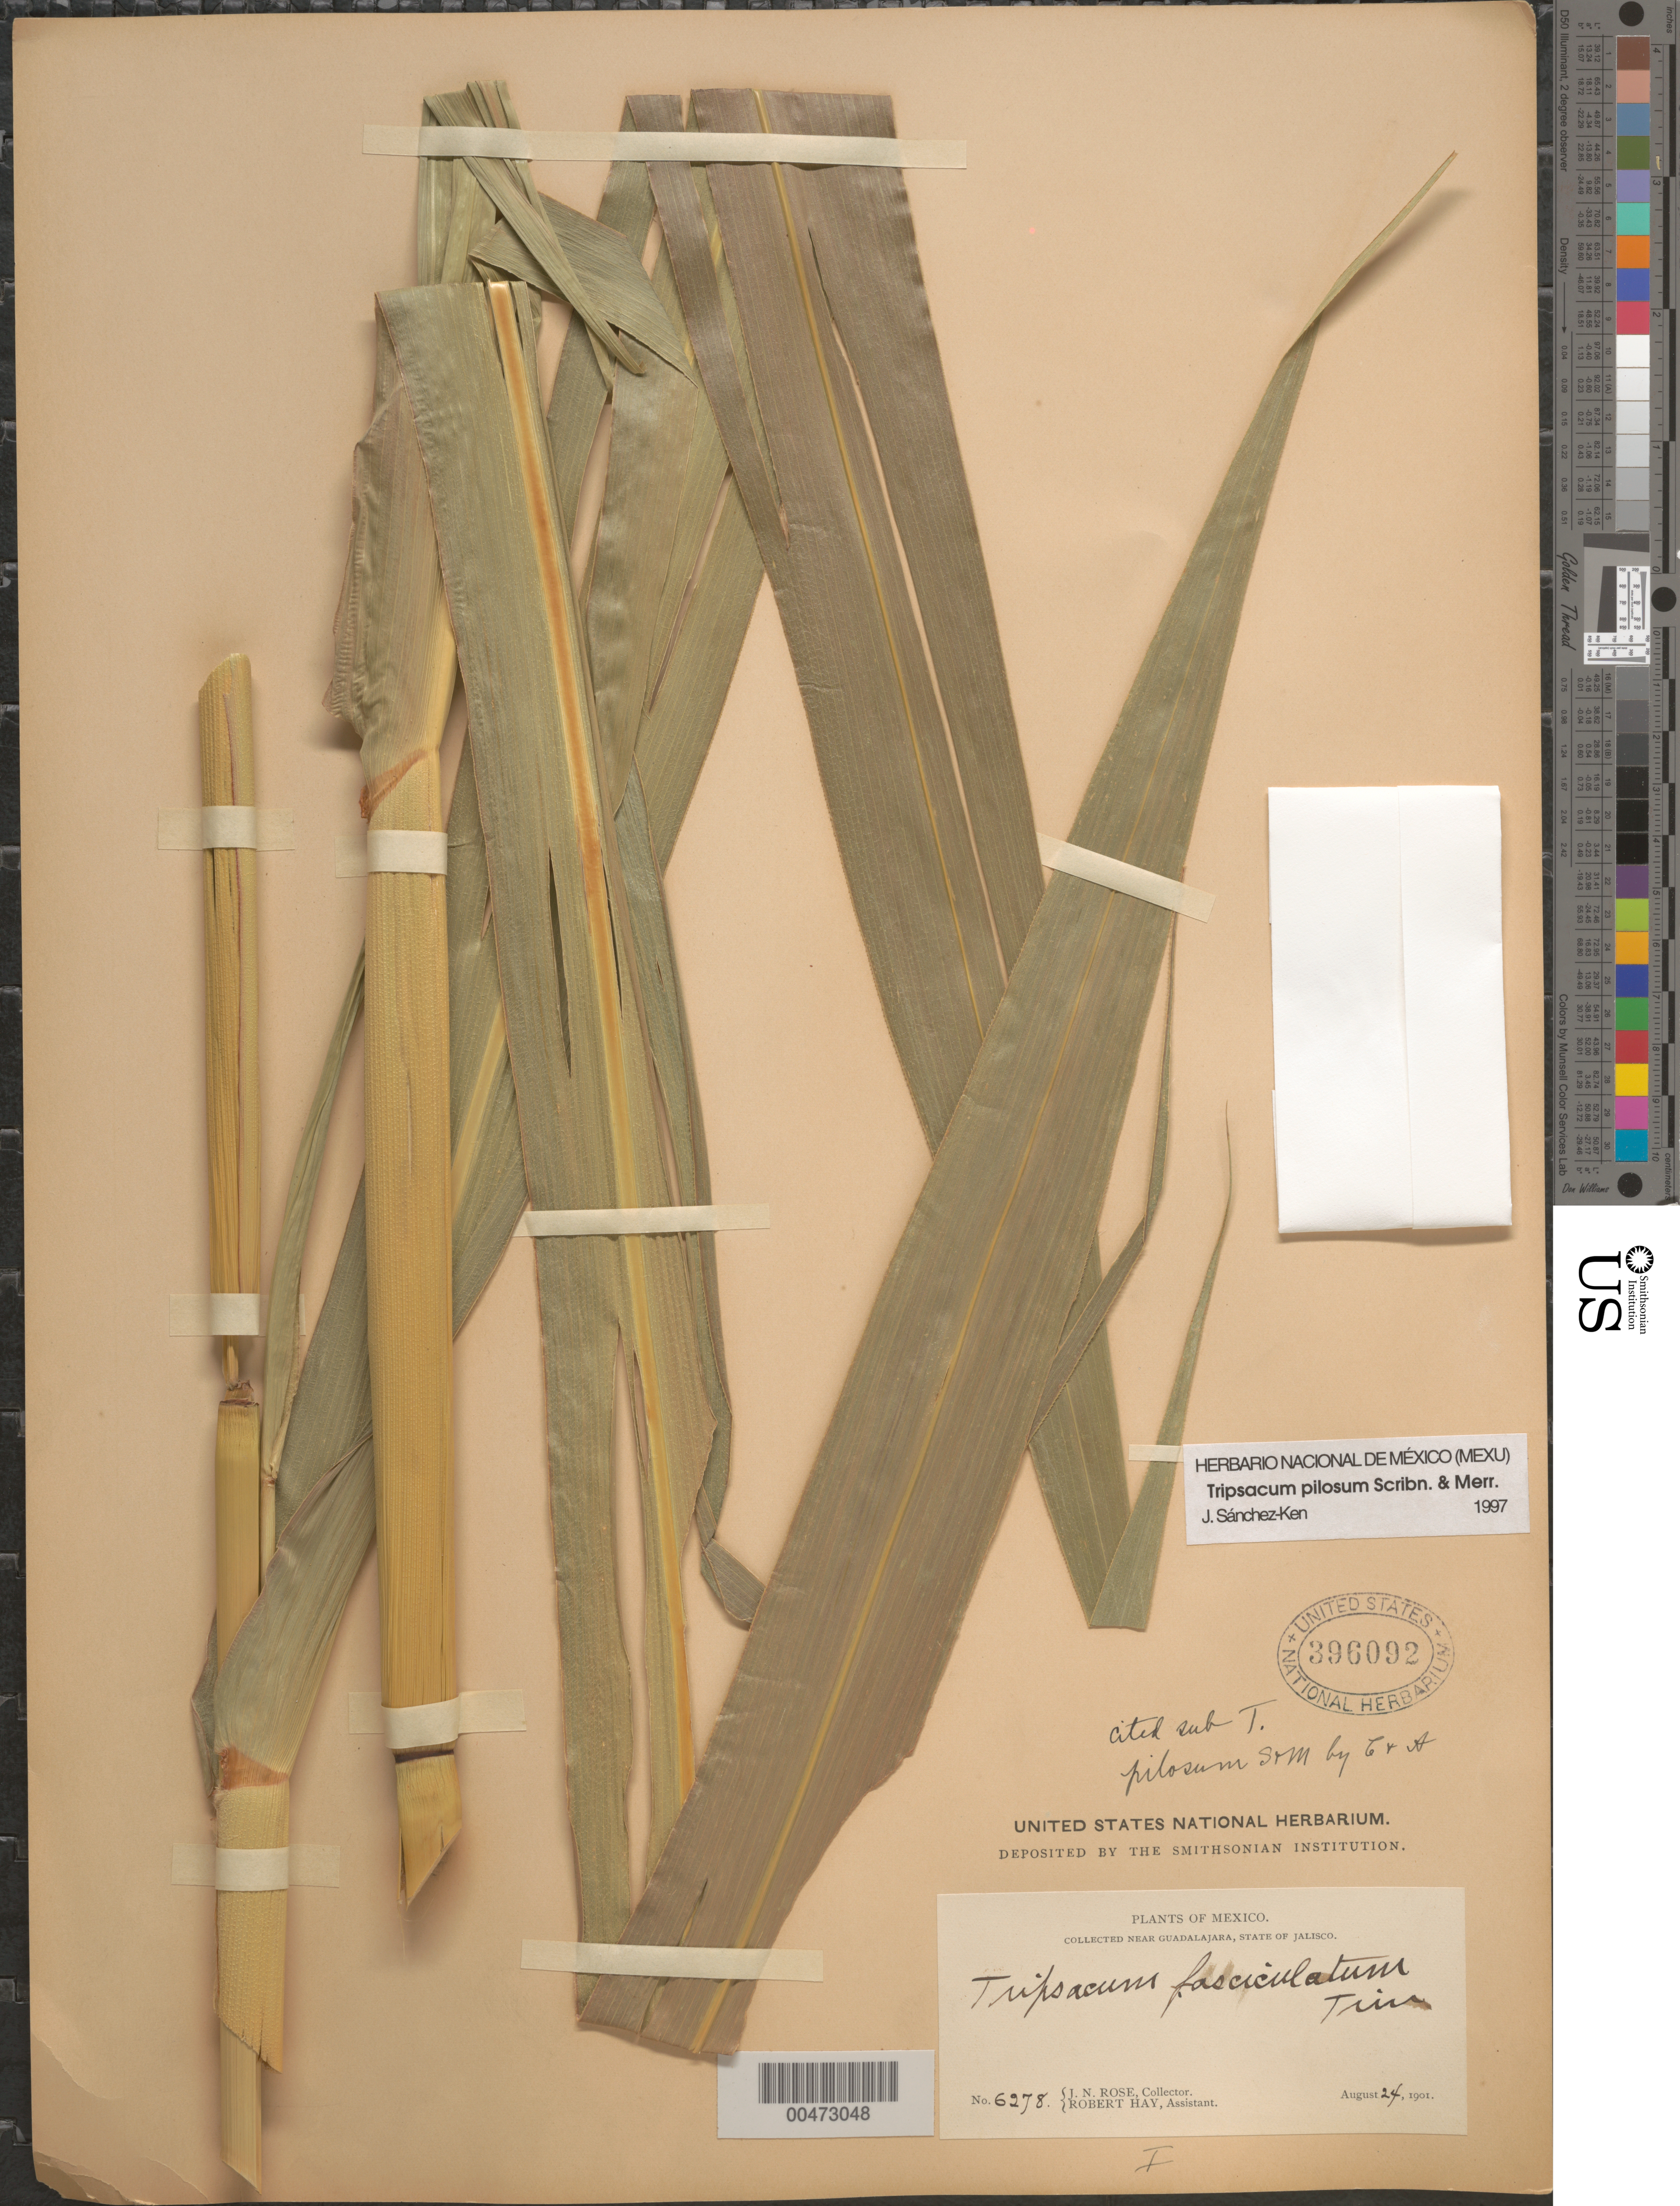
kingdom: Plantae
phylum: Tracheophyta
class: Liliopsida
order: Poales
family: Poaceae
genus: Tripsacum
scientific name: Tripsacum pilosum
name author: Scribn. & Merr.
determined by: Sánchez-Ken, J. G.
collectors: J. N. Rose & R. H. Hay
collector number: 6278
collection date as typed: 24 Aug 1901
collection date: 1901-08-24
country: Mexico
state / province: Jalisco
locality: Near Guadalajara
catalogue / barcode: US 396092